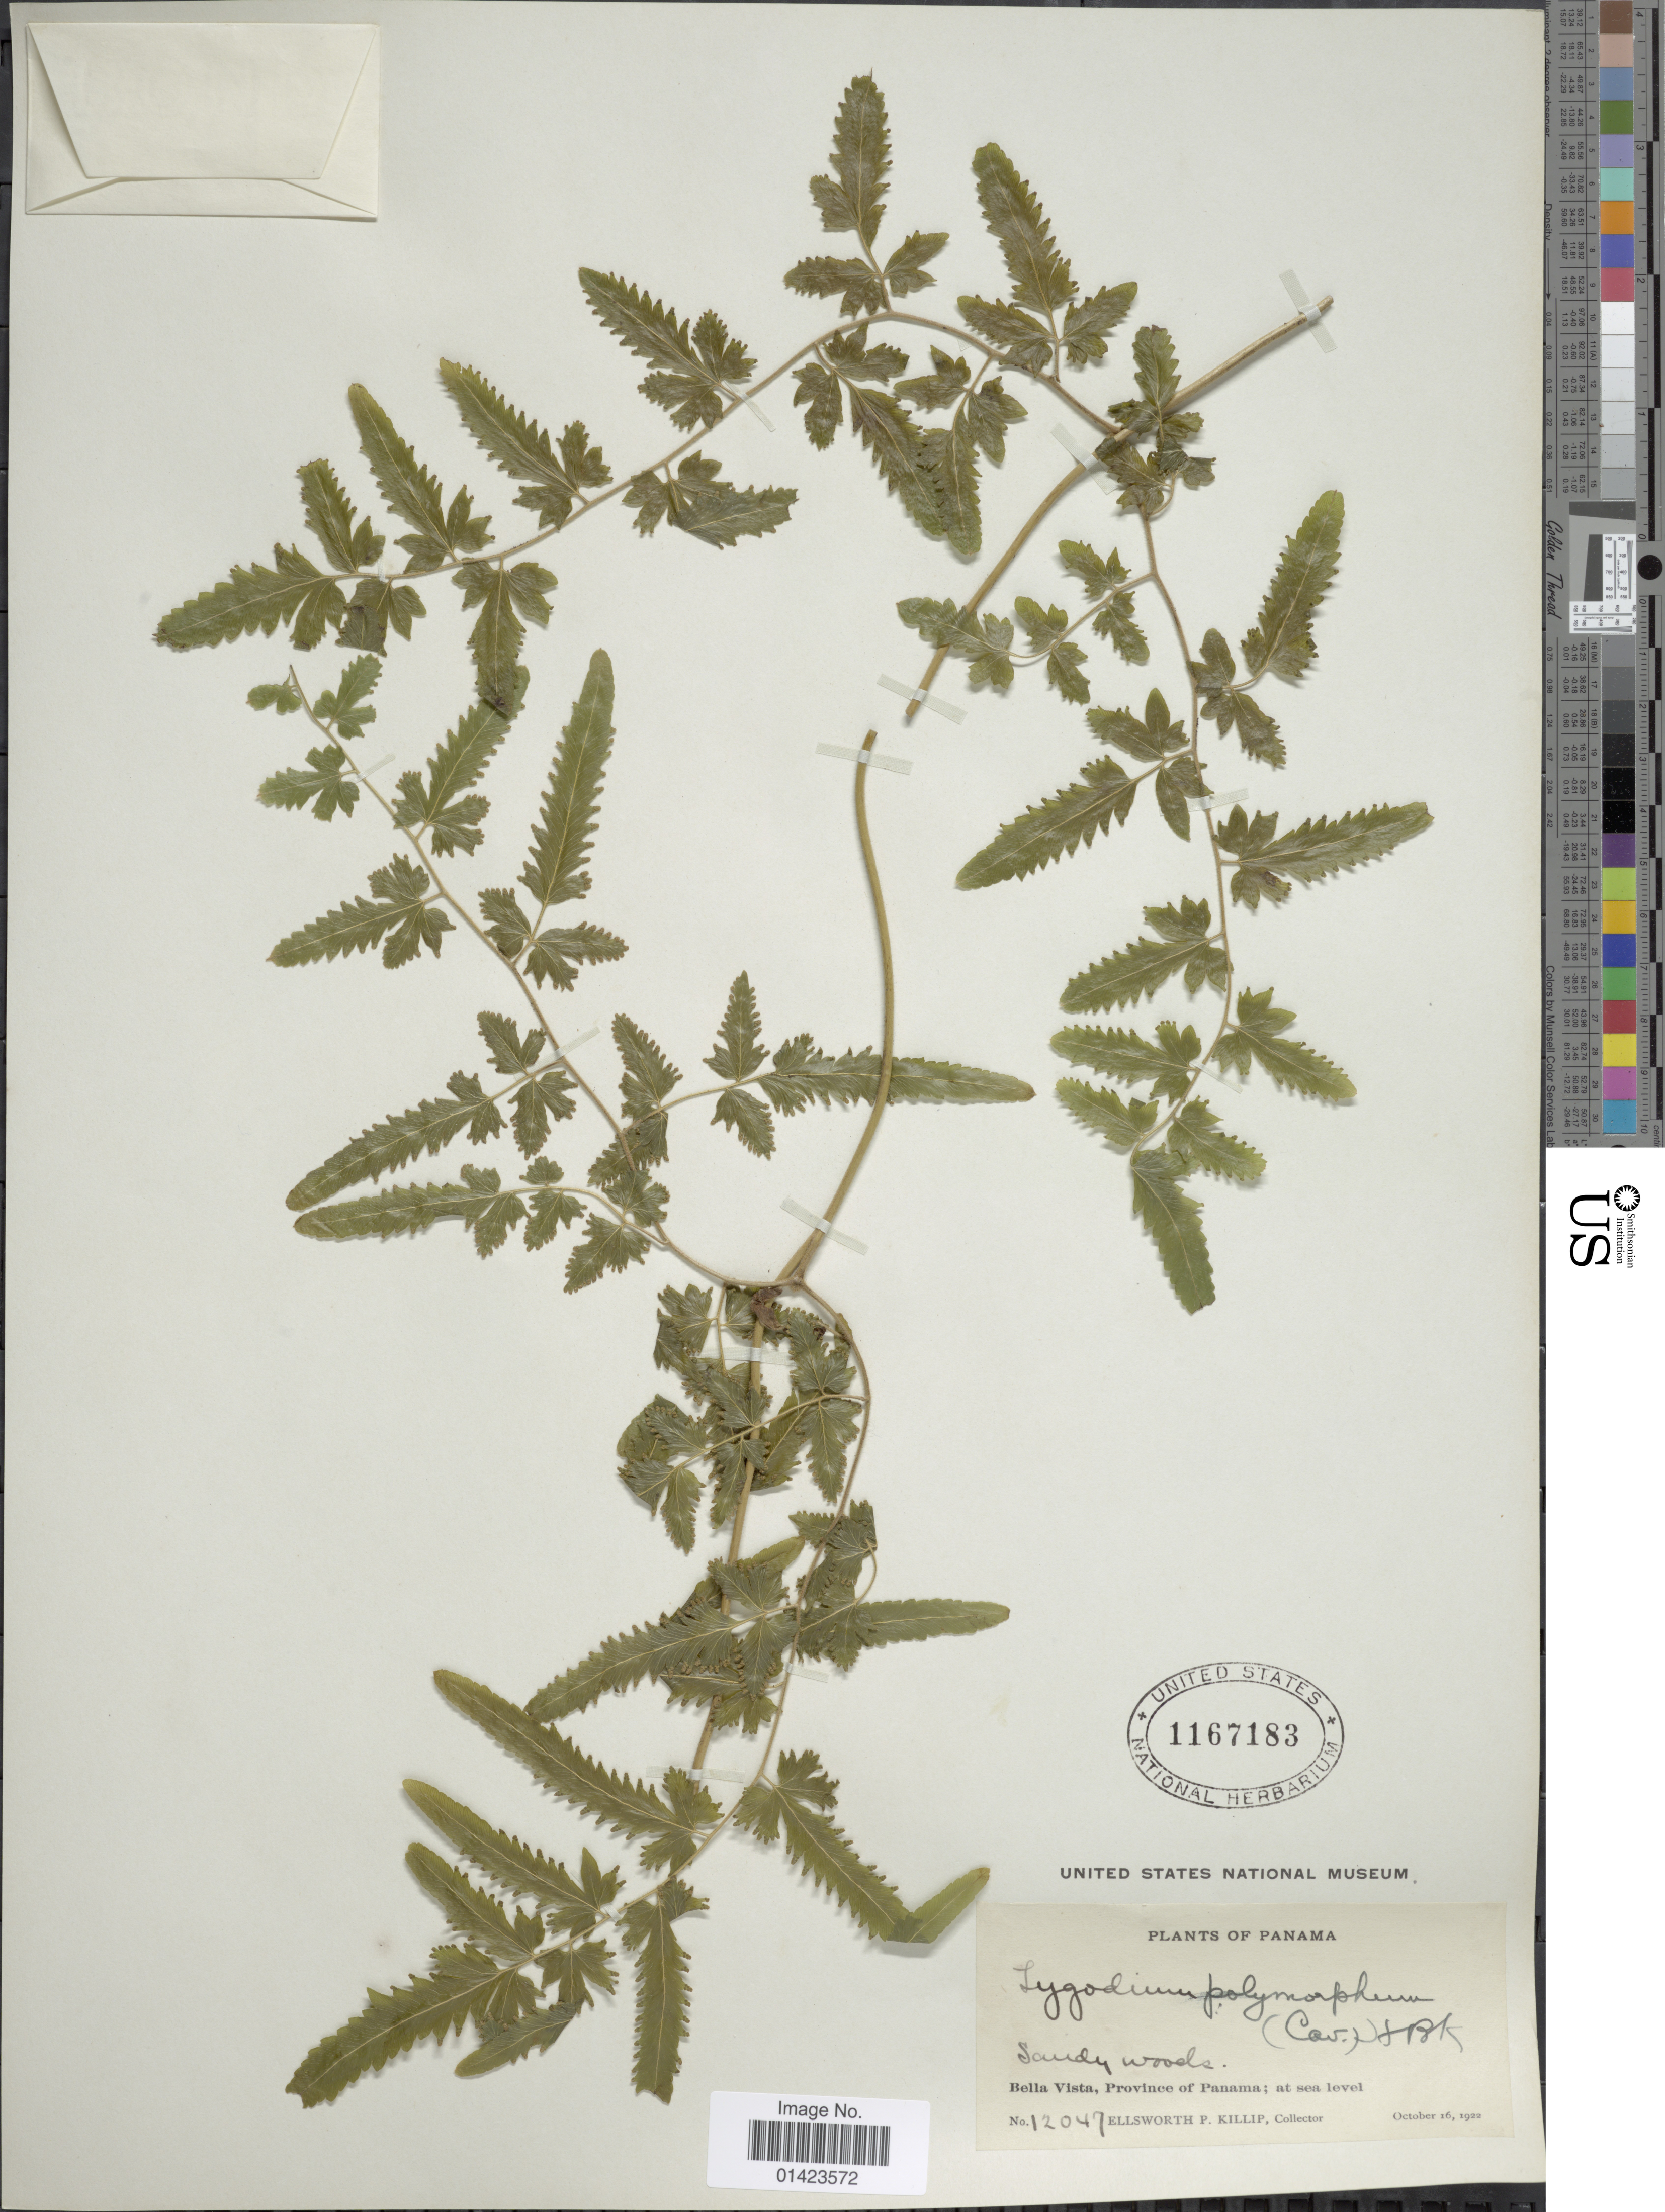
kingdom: Plantae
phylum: Tracheophyta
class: Polypodiopsida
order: Schizaeales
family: Lygodiaceae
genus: Lygodium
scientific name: Lygodium venustum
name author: Sw.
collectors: E. P. Killip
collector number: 12047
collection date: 1922-10-16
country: Panama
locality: Bella Vista, province of Panama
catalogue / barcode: US 1167183